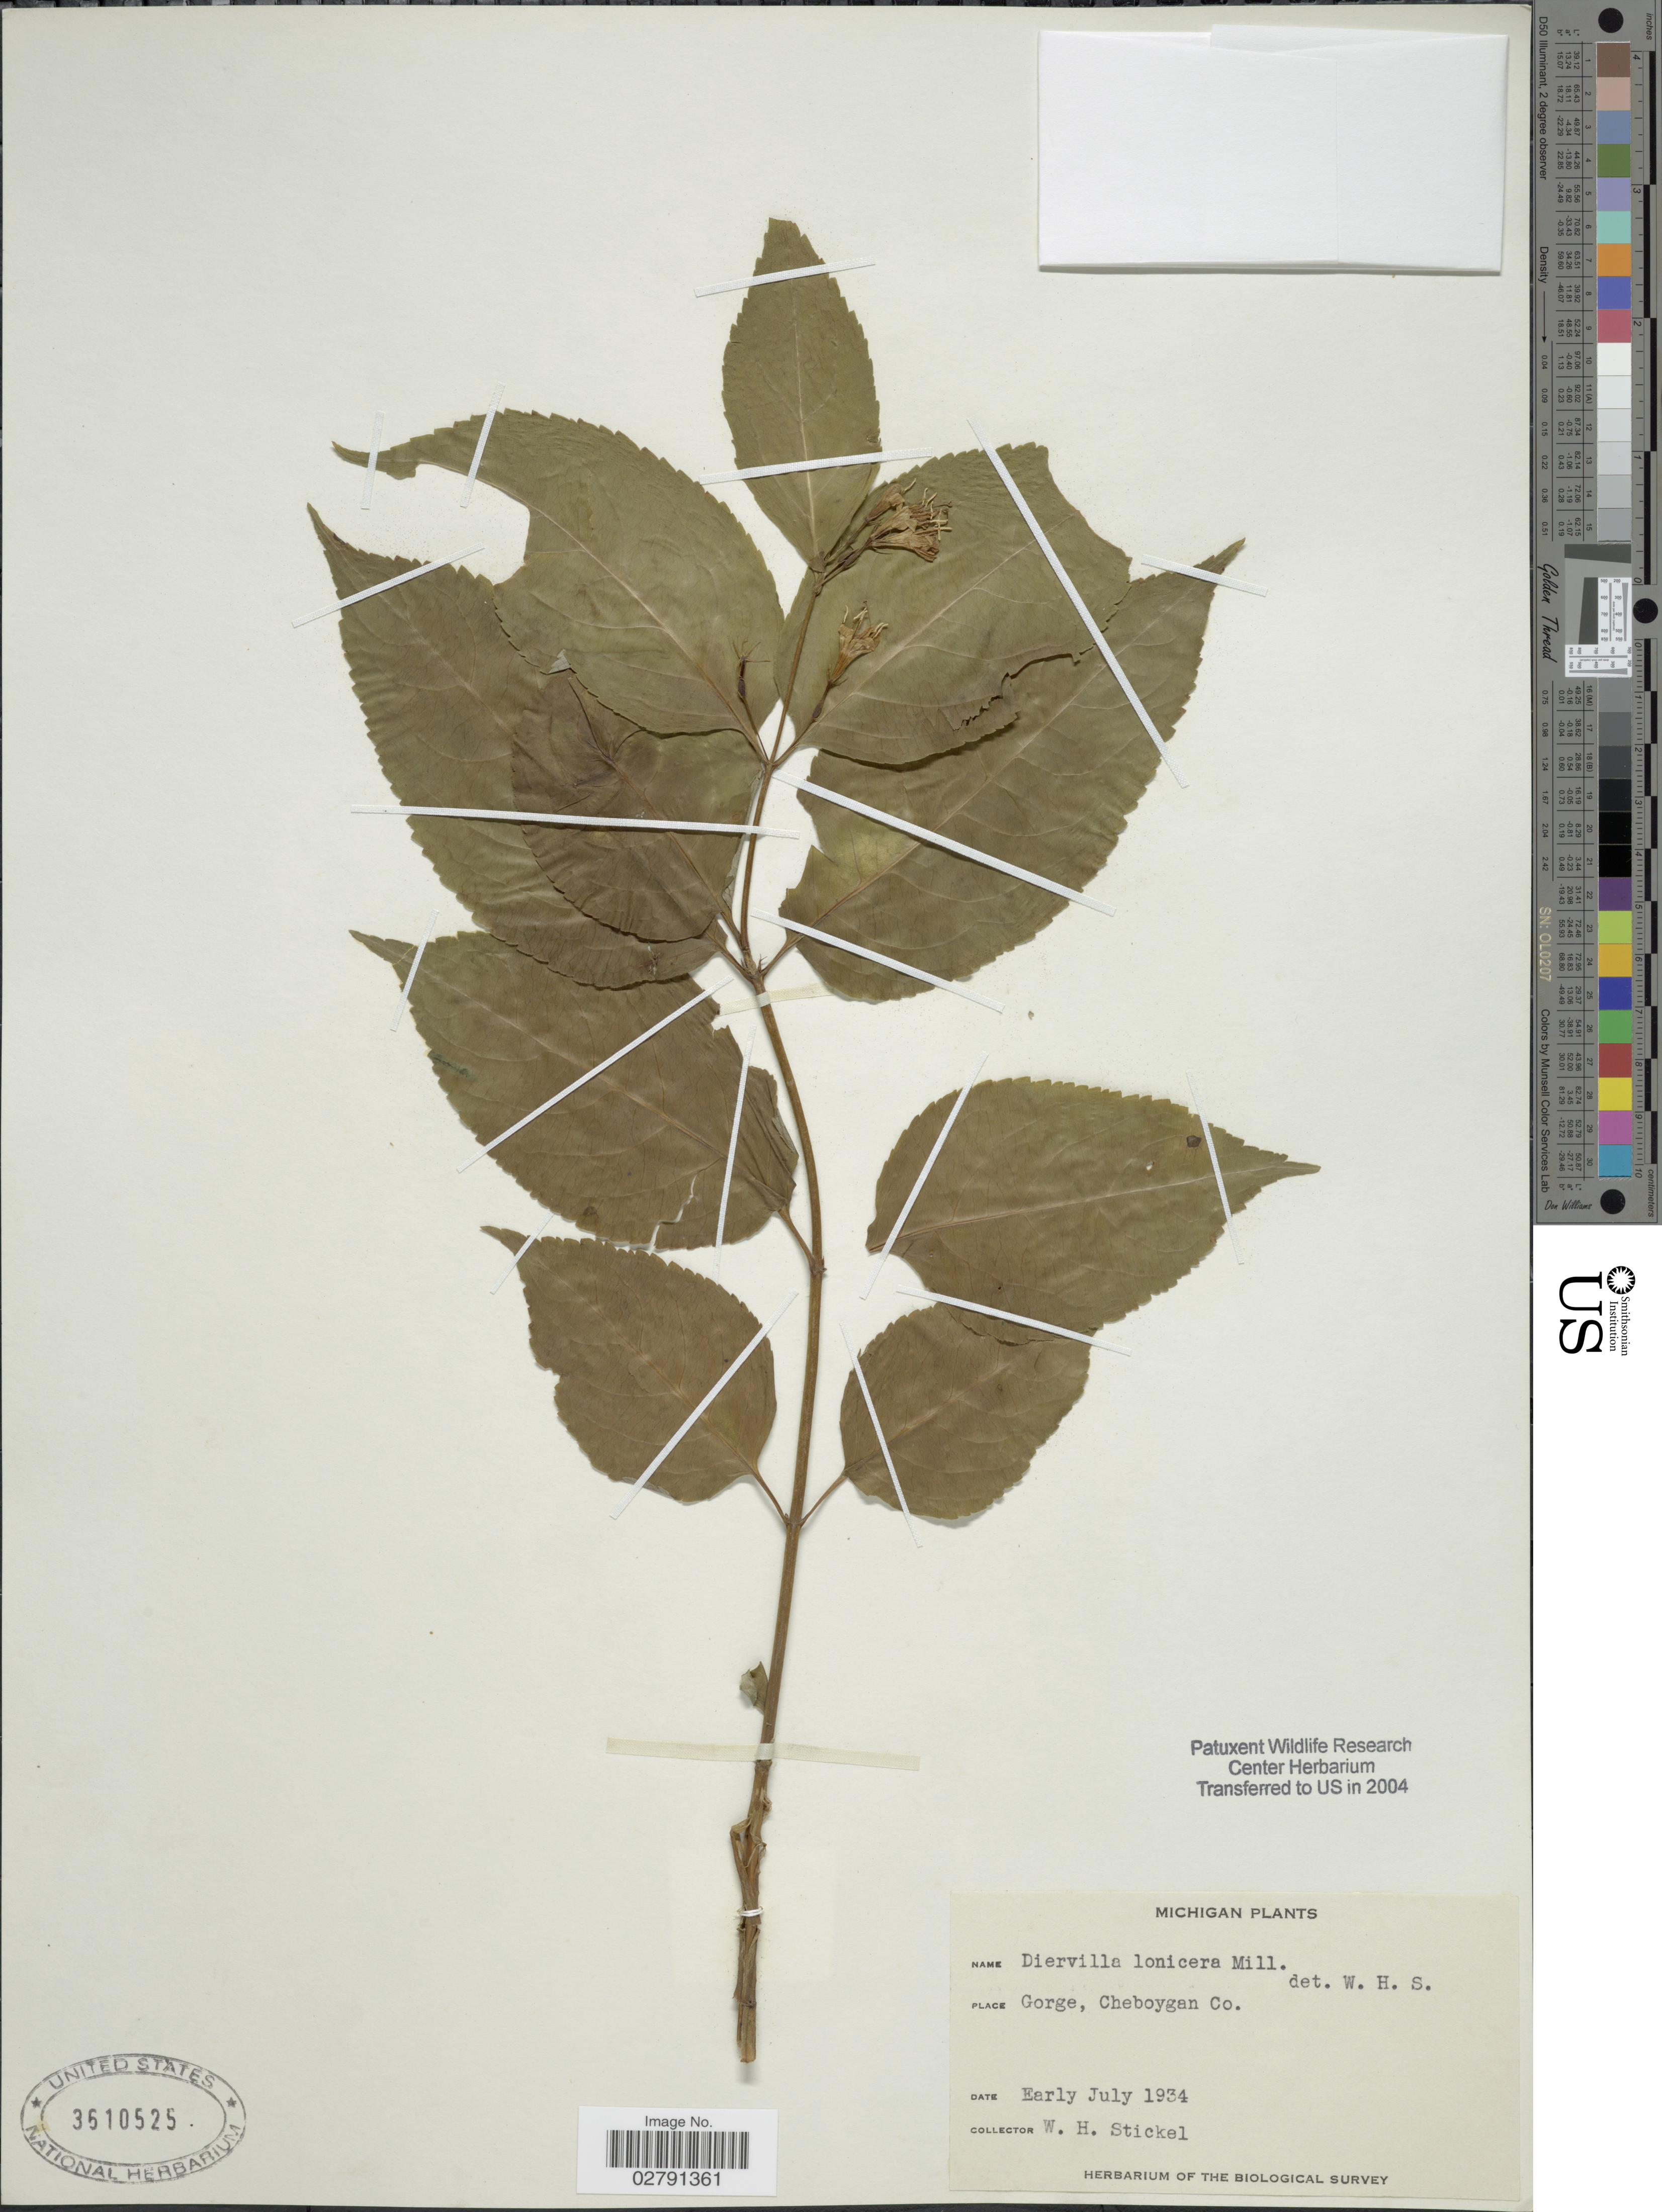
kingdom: Plantae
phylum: Tracheophyta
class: Magnoliopsida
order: Dipsacales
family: Caprifoliaceae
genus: Diervilla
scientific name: Diervilla lonicera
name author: Mill.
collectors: W. Stickel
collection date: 1934-07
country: United States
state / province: Michigan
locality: Gorge, Cheboygan Co.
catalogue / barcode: US 3610525